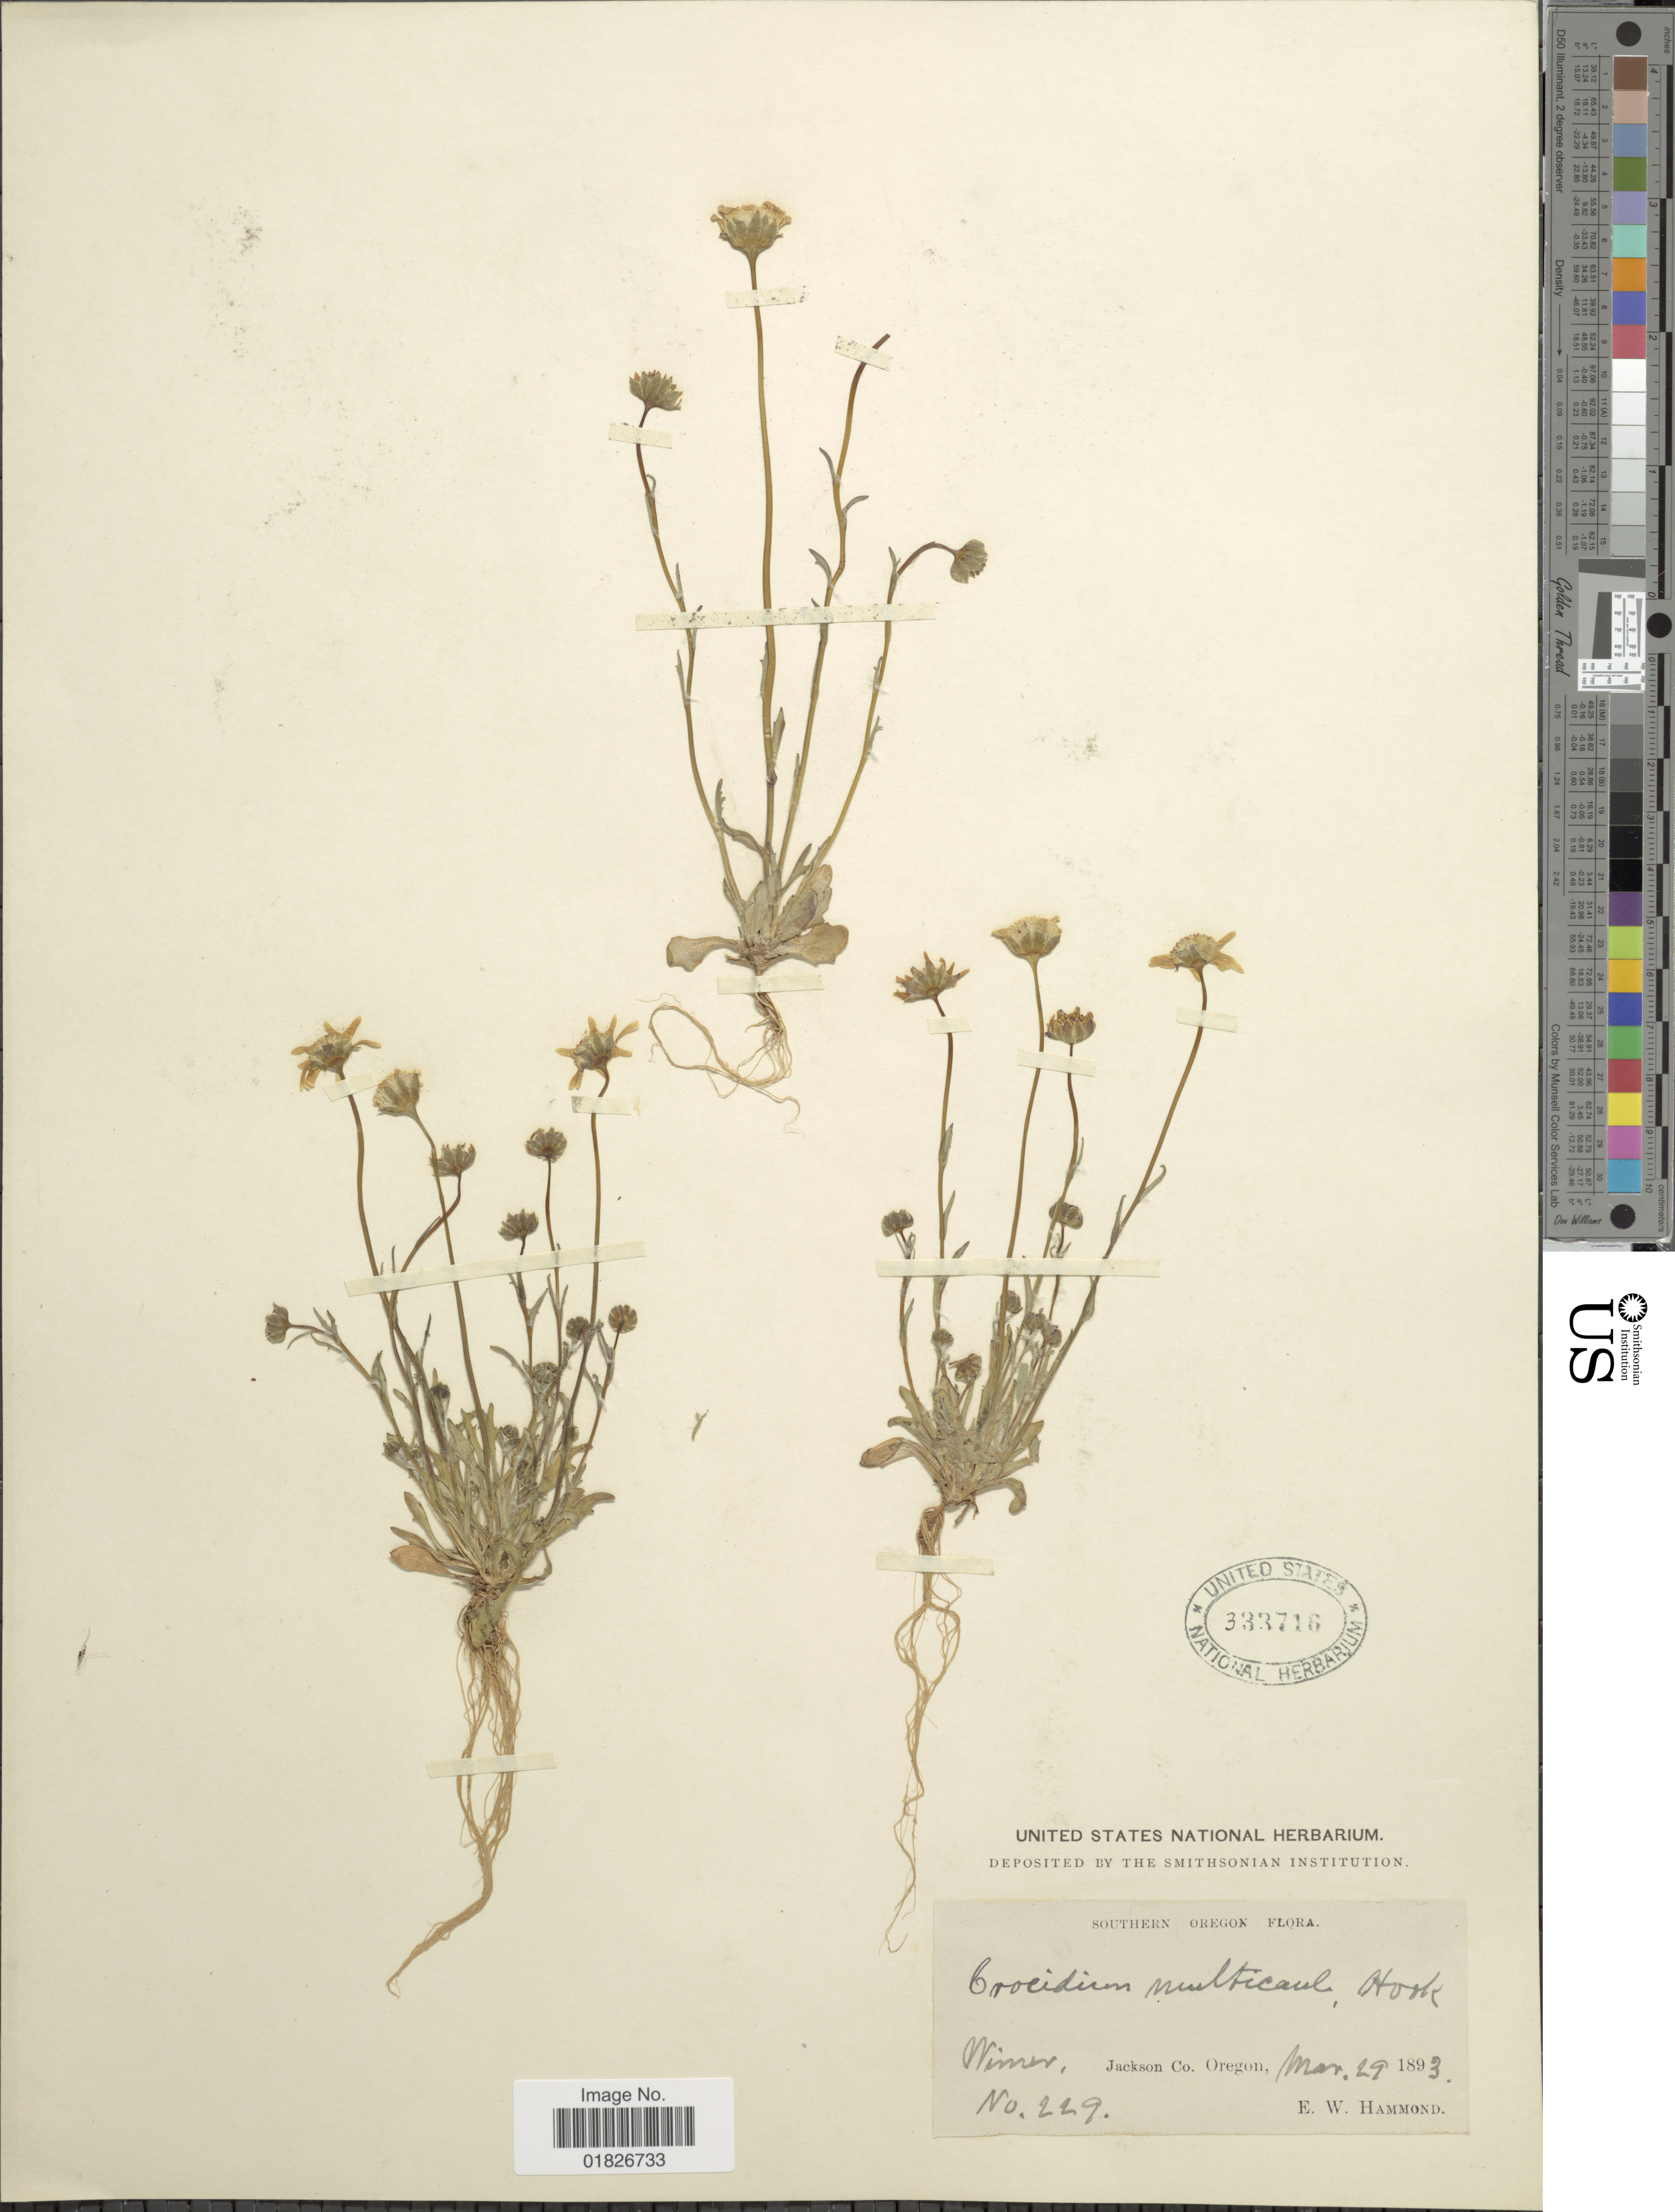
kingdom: Plantae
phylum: Tracheophyta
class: Magnoliopsida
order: Asterales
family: Asteraceae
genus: Crocidium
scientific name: Crocidium multicaule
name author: Hook.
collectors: E. Hammond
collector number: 229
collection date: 1893-03-29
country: United States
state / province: Oregon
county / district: Jackson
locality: Southern Oregon, near Wimer, Jackson Co.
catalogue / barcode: US 333716